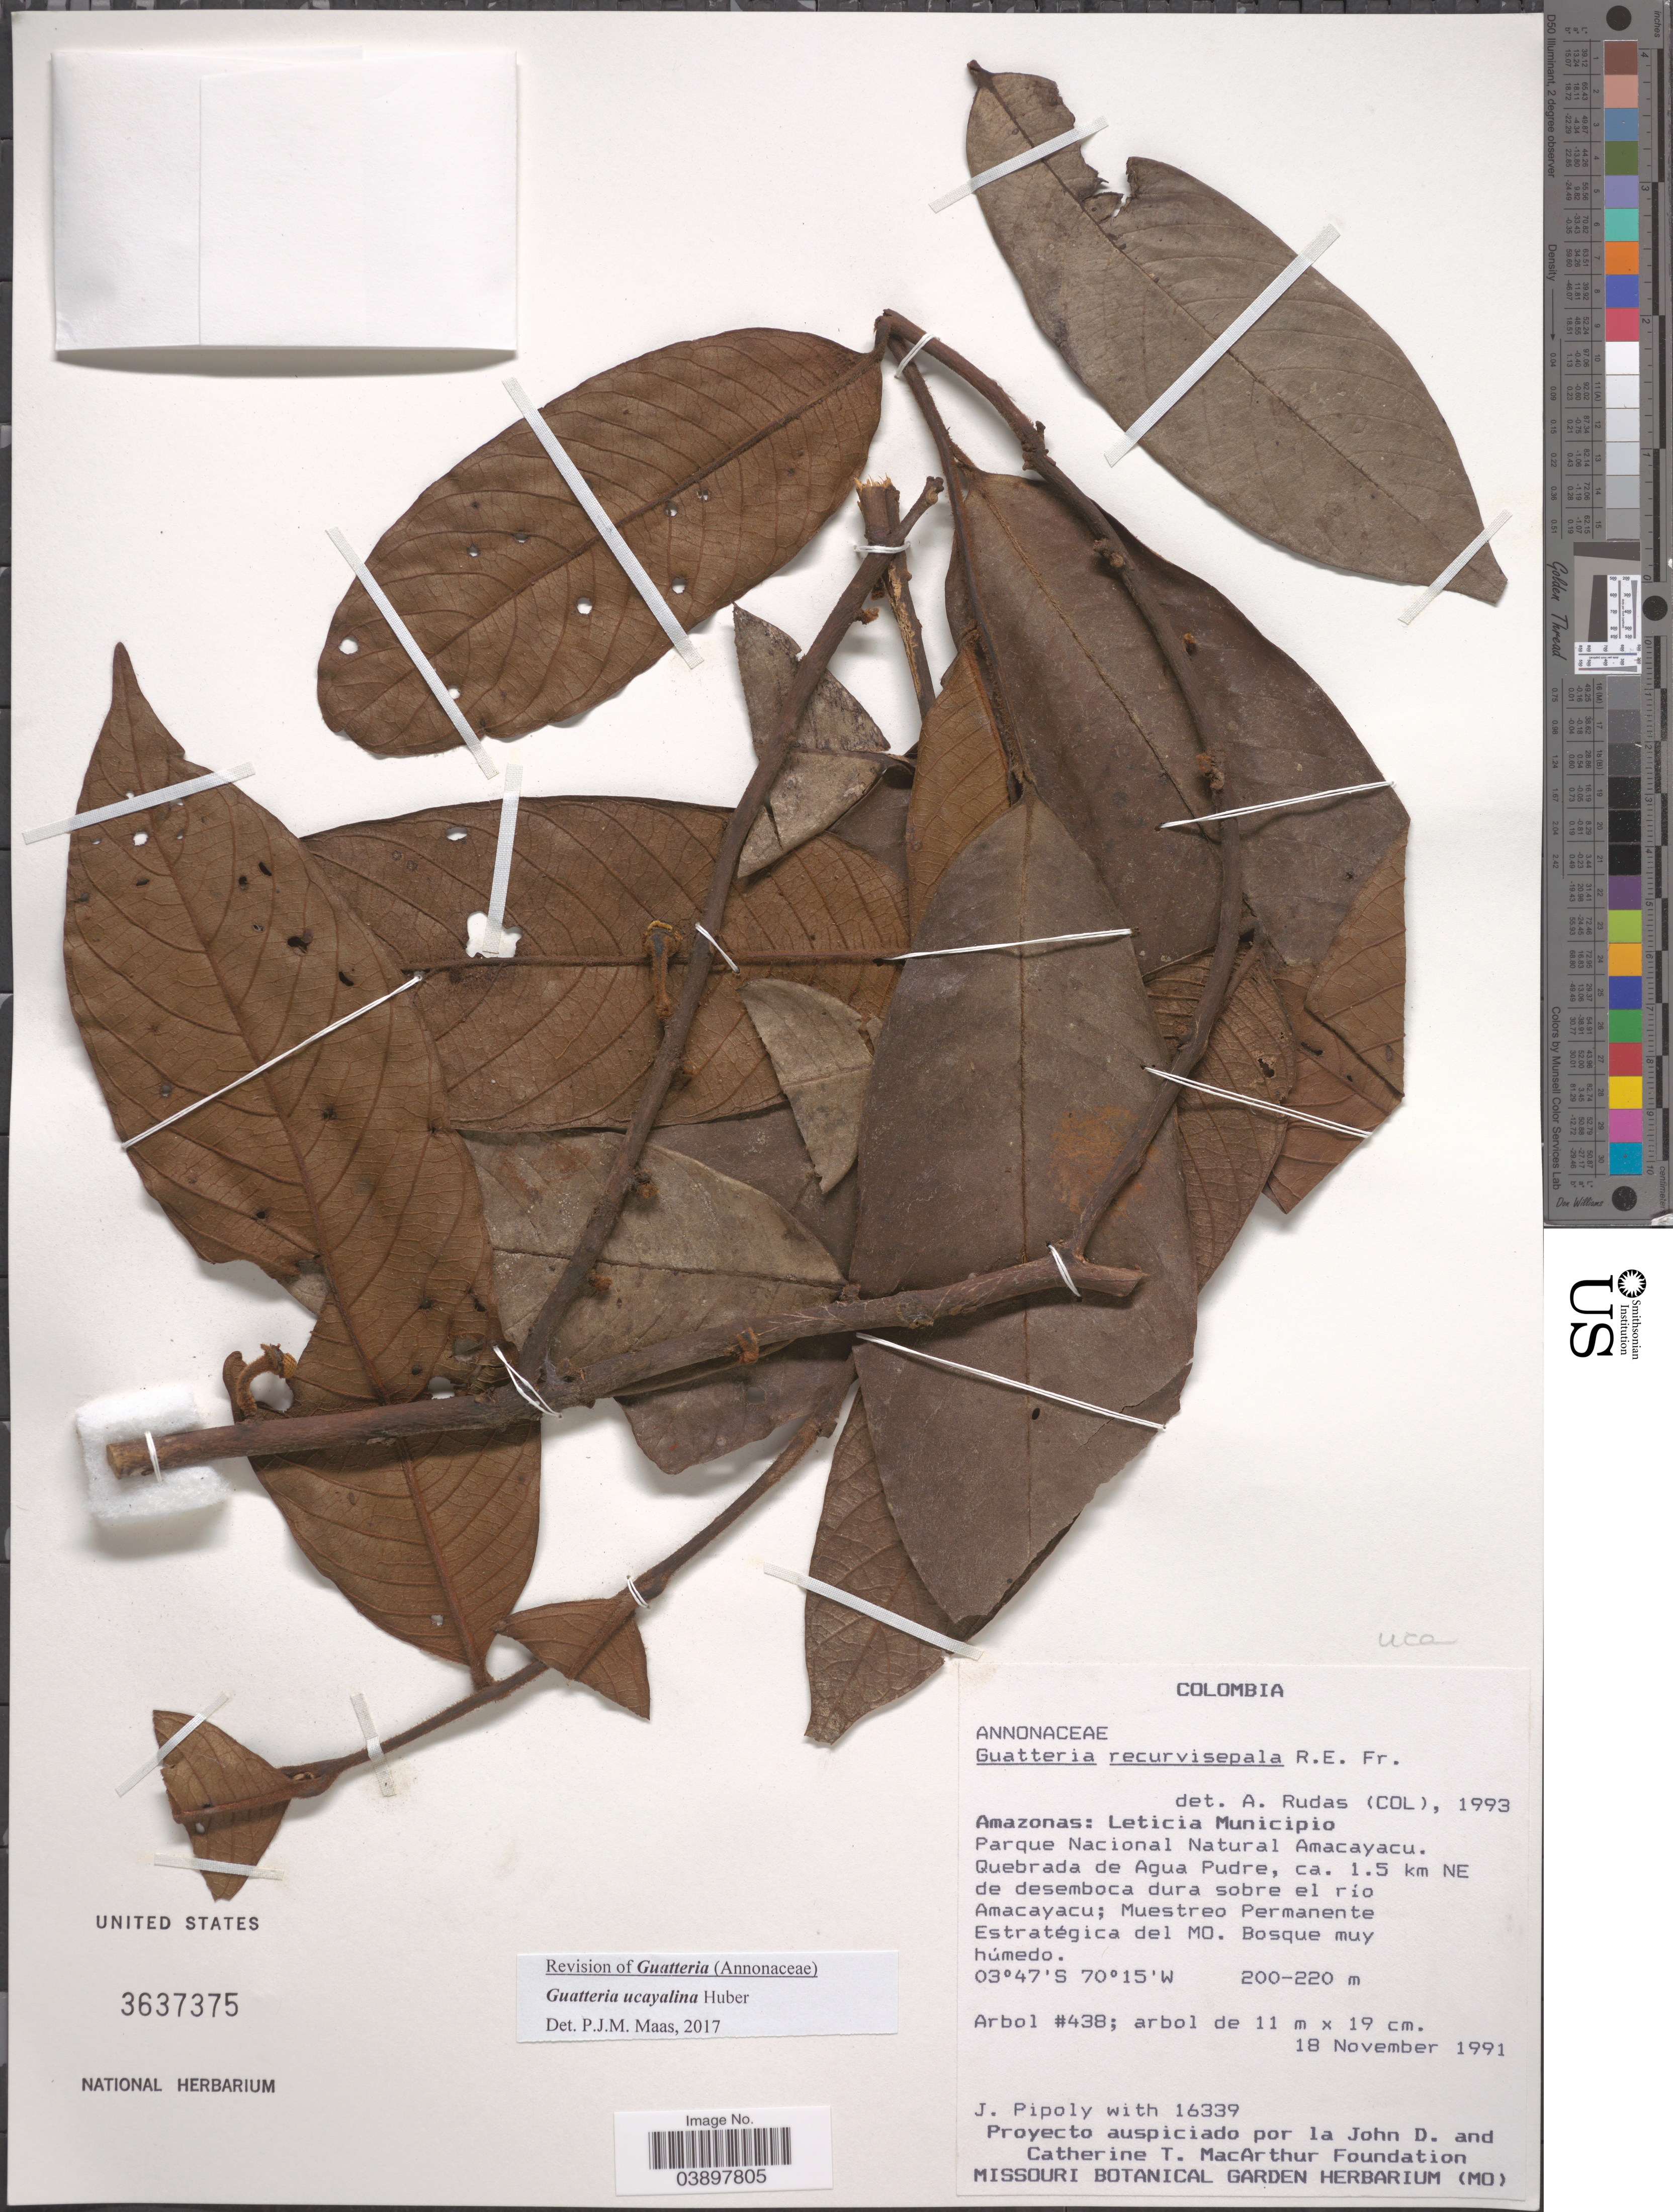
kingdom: Plantae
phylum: Tracheophyta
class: Magnoliopsida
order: Magnoliales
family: Annonaceae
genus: Guatteria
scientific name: Guatteria ucayalina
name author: Huber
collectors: J. J. Pipoly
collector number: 16339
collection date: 1991-11-18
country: Colombia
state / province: Amazônas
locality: Leticia Municipio. Parque Nacional Natural Amacayacu. Quebrada de Agua Pudre, ca. 1.5 km NE de desemboca dura sobre el río Amacayacu; Muestro Permanente Estratégica del MO.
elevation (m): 200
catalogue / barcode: US 3637375